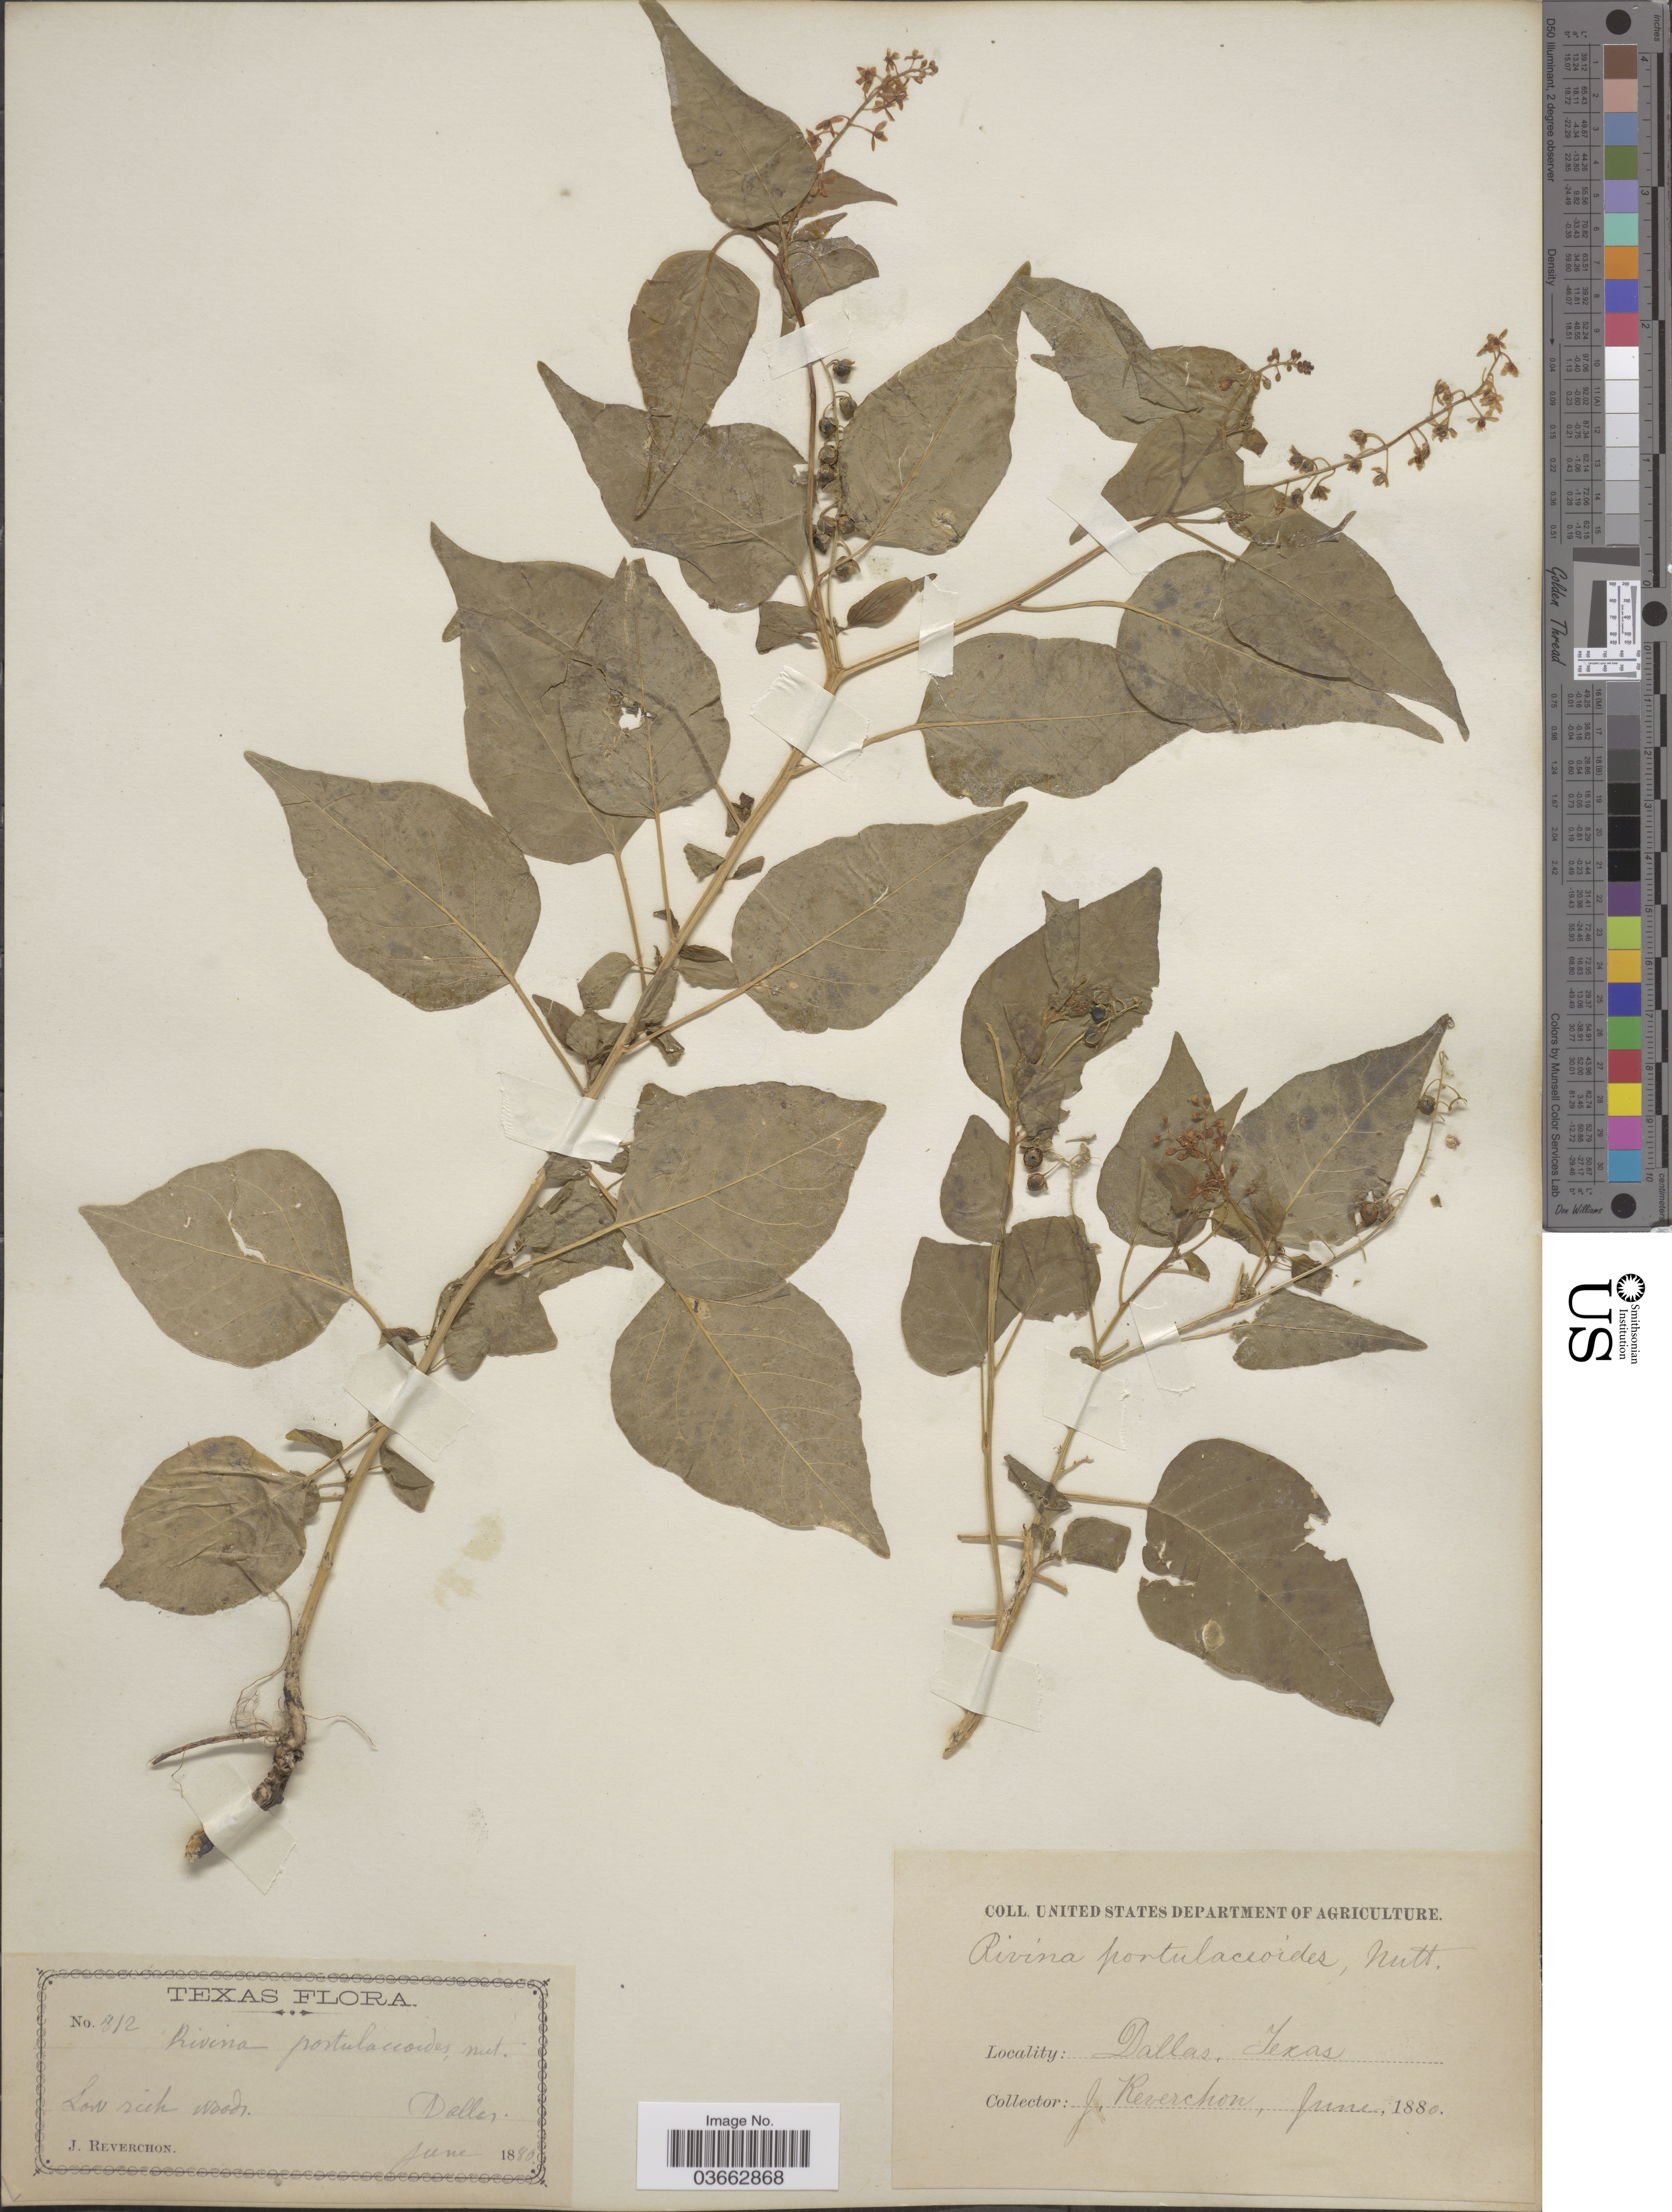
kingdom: Plantae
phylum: Tracheophyta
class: Magnoliopsida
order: Caryophyllales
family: Phytolaccaceae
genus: Rivina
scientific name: Rivina humilis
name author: L.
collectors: J. Reverchon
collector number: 312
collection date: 1880-06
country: United States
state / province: Texas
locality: Dallas.